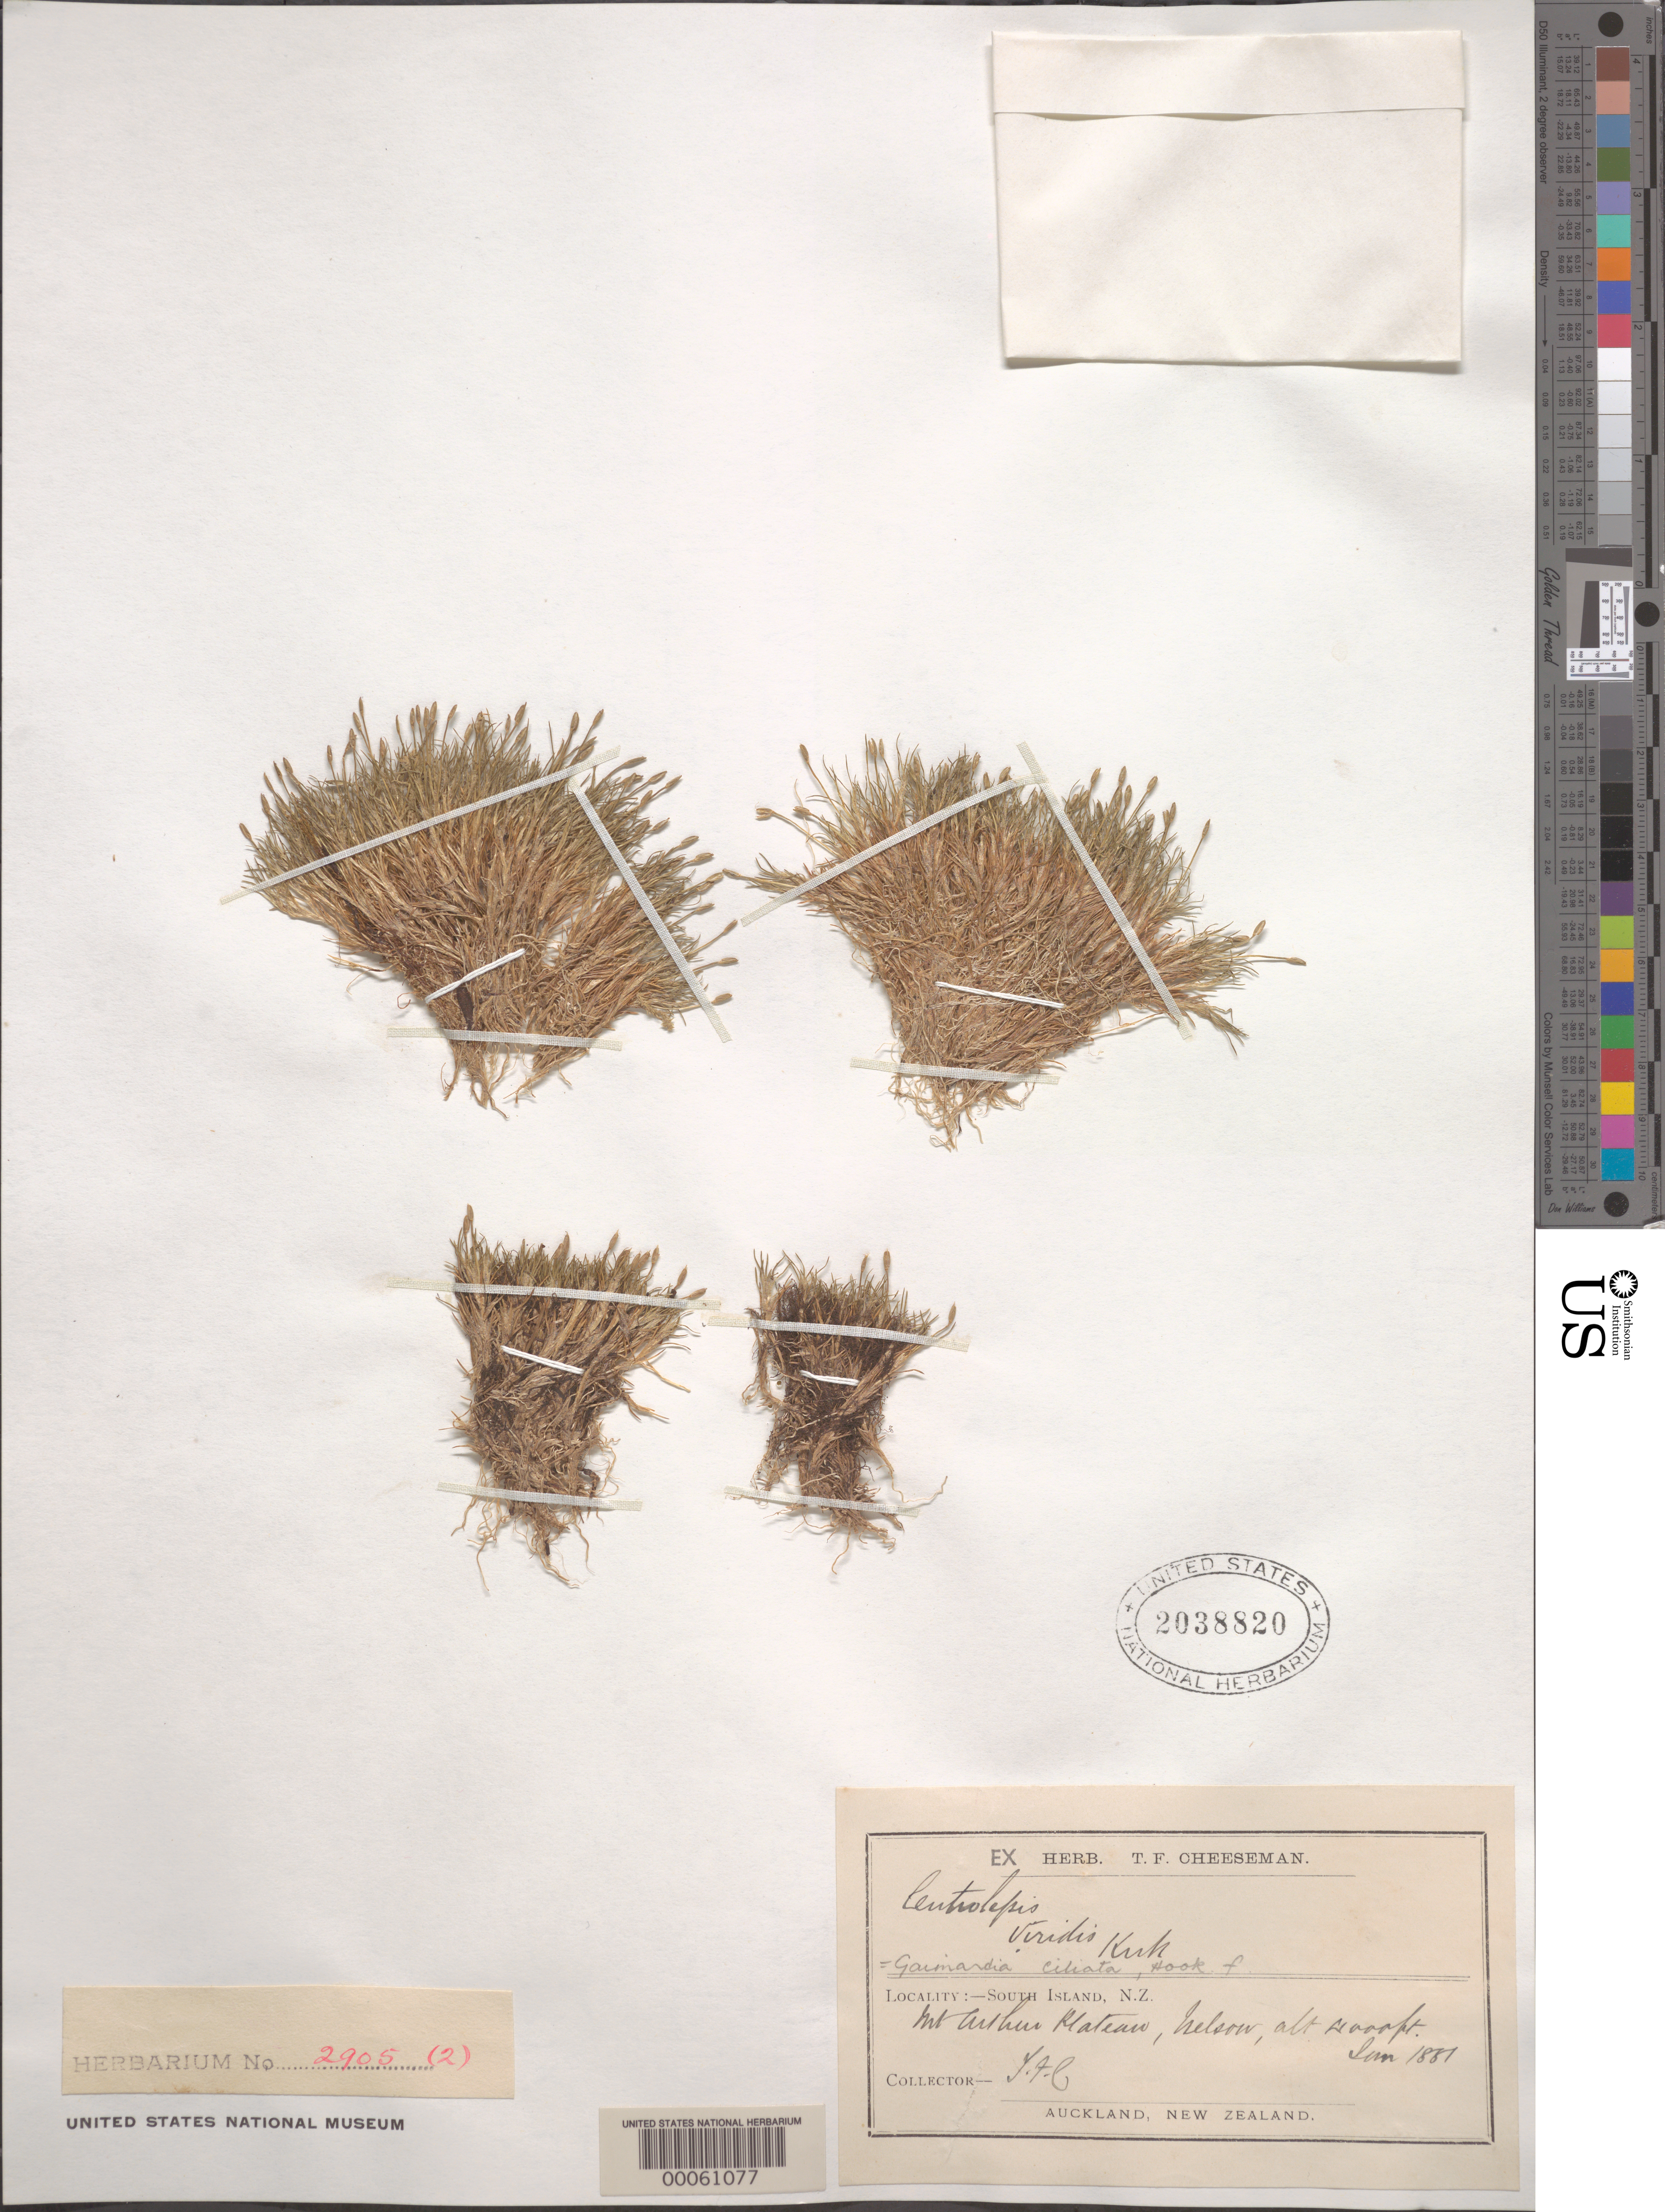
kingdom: Plantae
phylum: Tracheophyta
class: Liliopsida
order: Poales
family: Restionaceae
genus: Centrolepis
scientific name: Centrolepis viridis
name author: Kirk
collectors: T. F. Cheeseman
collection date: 1881-06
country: New Zealand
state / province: Southland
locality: South Island. Mt. Arthur Hateau, Helson.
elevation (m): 1219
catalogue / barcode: US 2038820